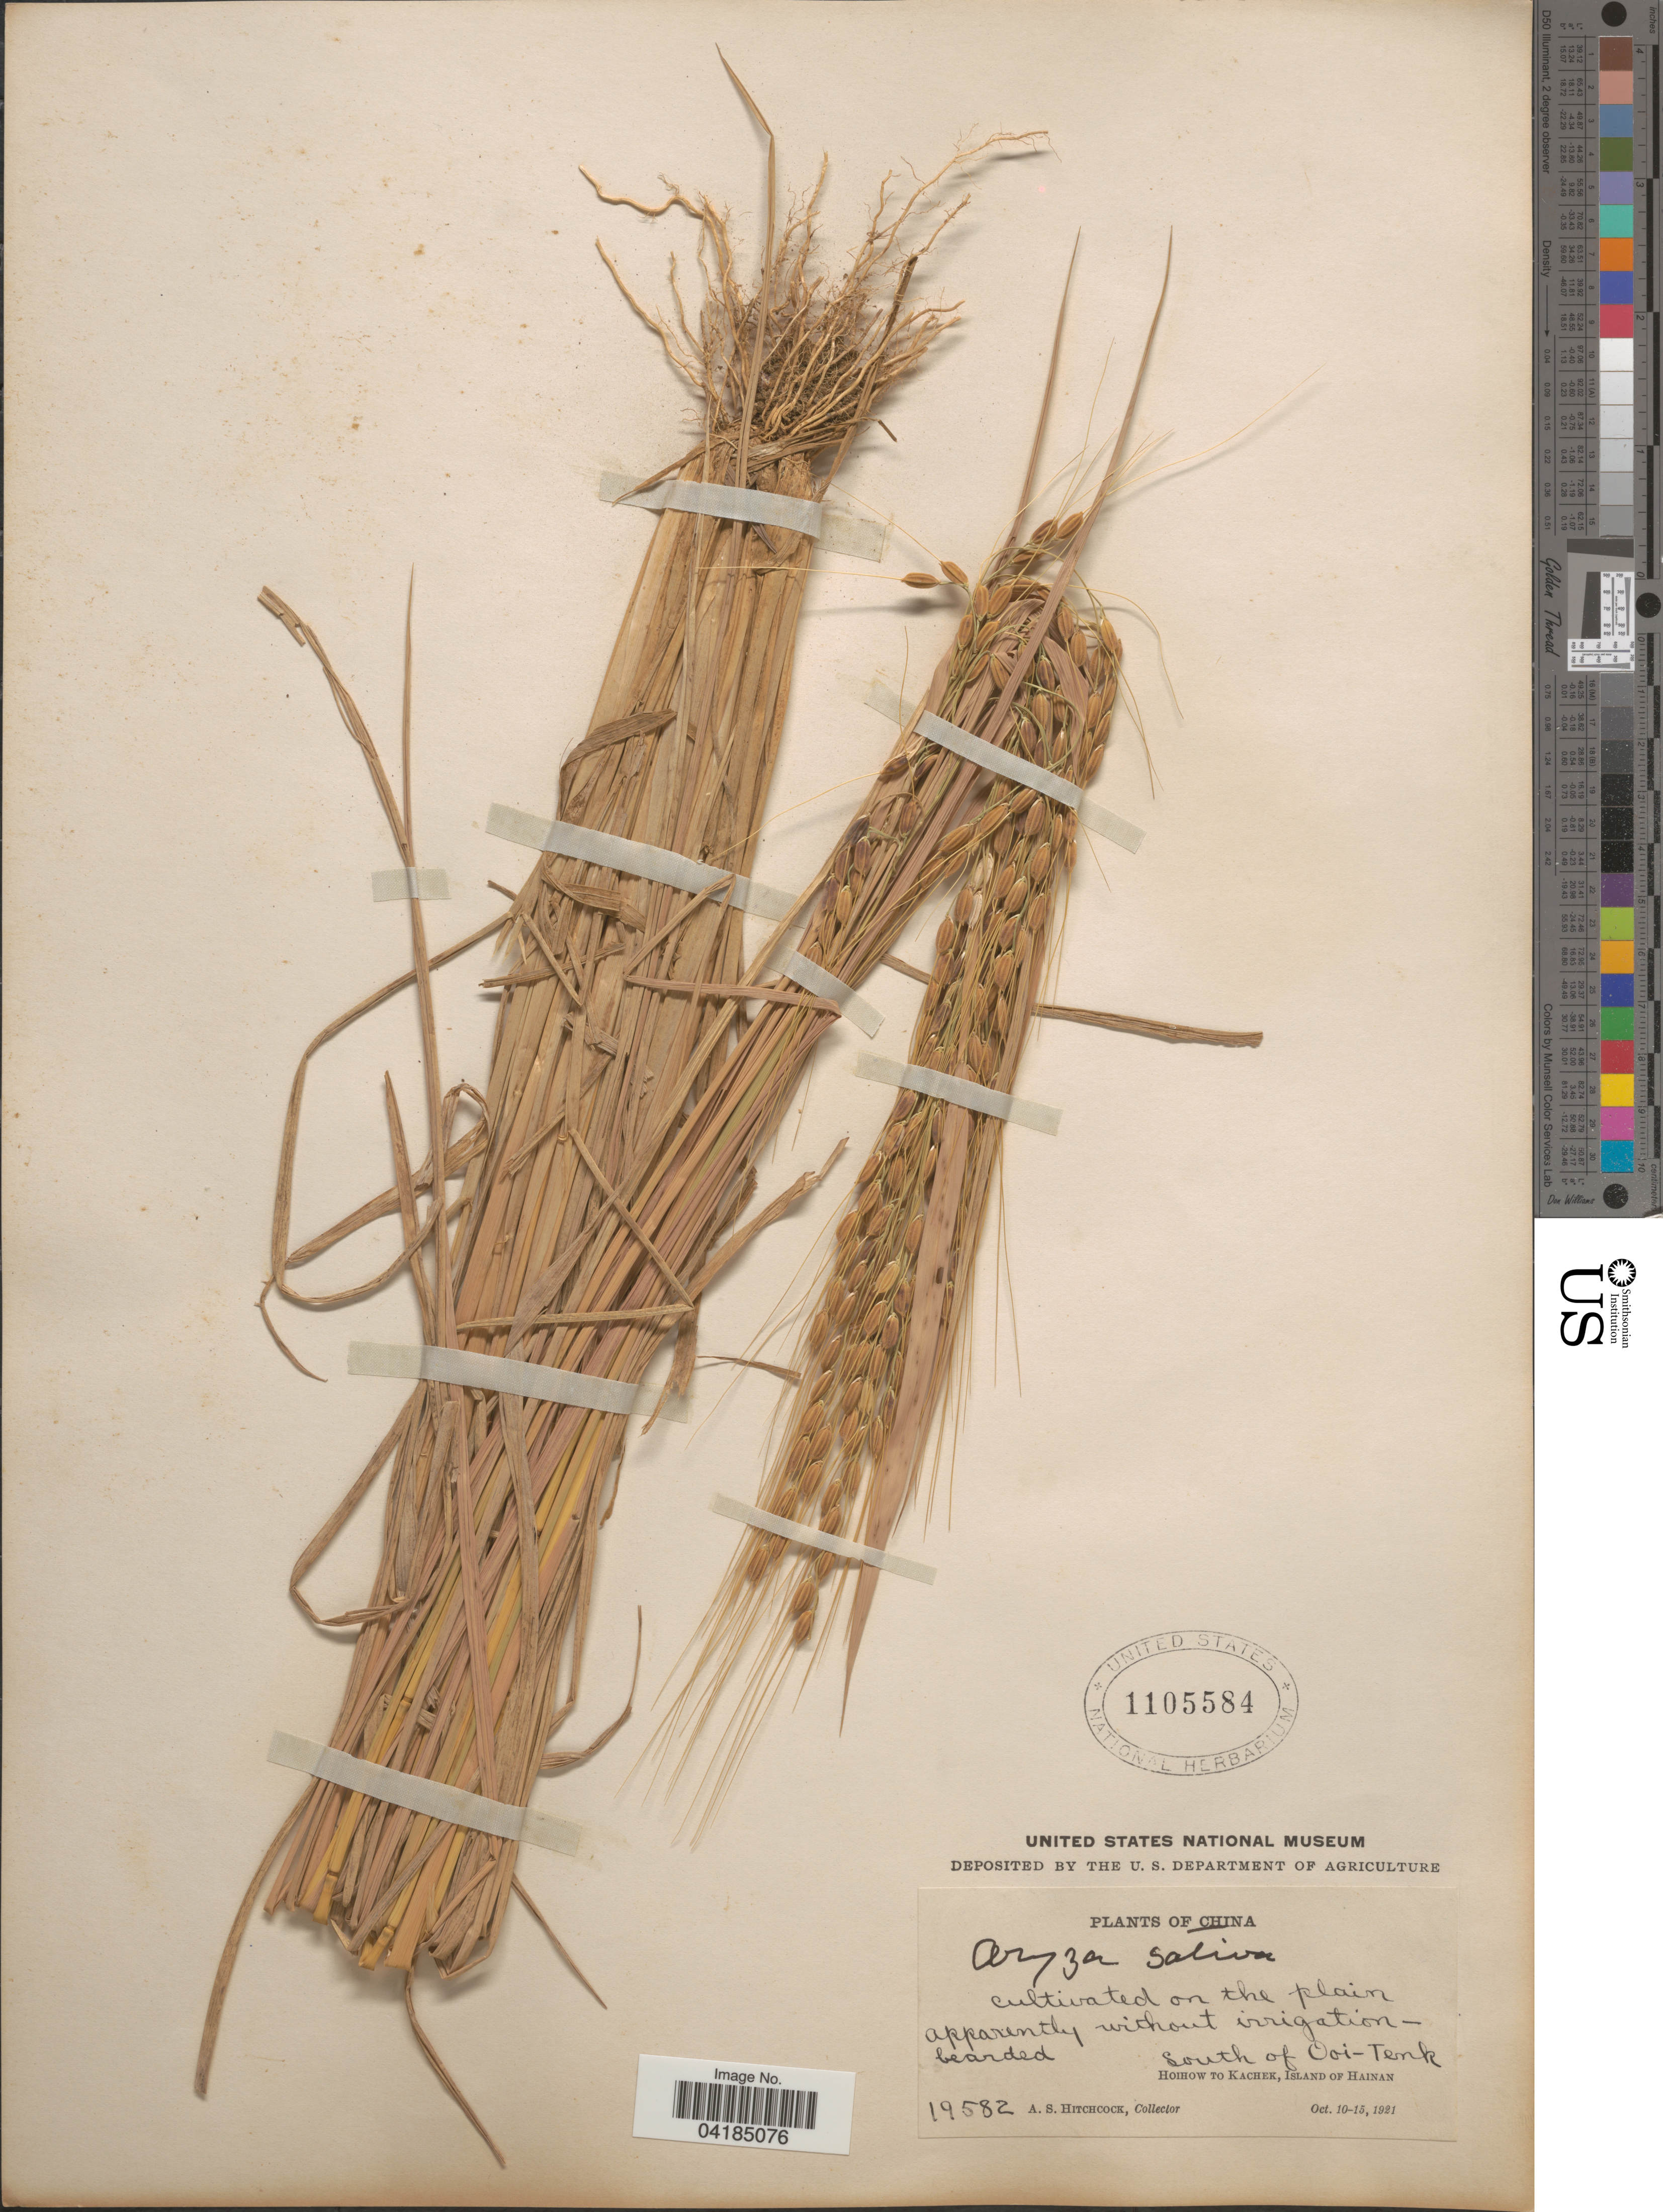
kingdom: Plantae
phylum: Tracheophyta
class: Liliopsida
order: Poales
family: Poaceae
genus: Oryza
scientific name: Oryza sativa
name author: L.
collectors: A. S. Hitchcock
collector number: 19582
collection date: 1921-10-10/1921-10-15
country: China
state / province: Hainan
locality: South of Oai-Tenk. Hoihow to Kachek, Island of Hainan.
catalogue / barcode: US 1105584